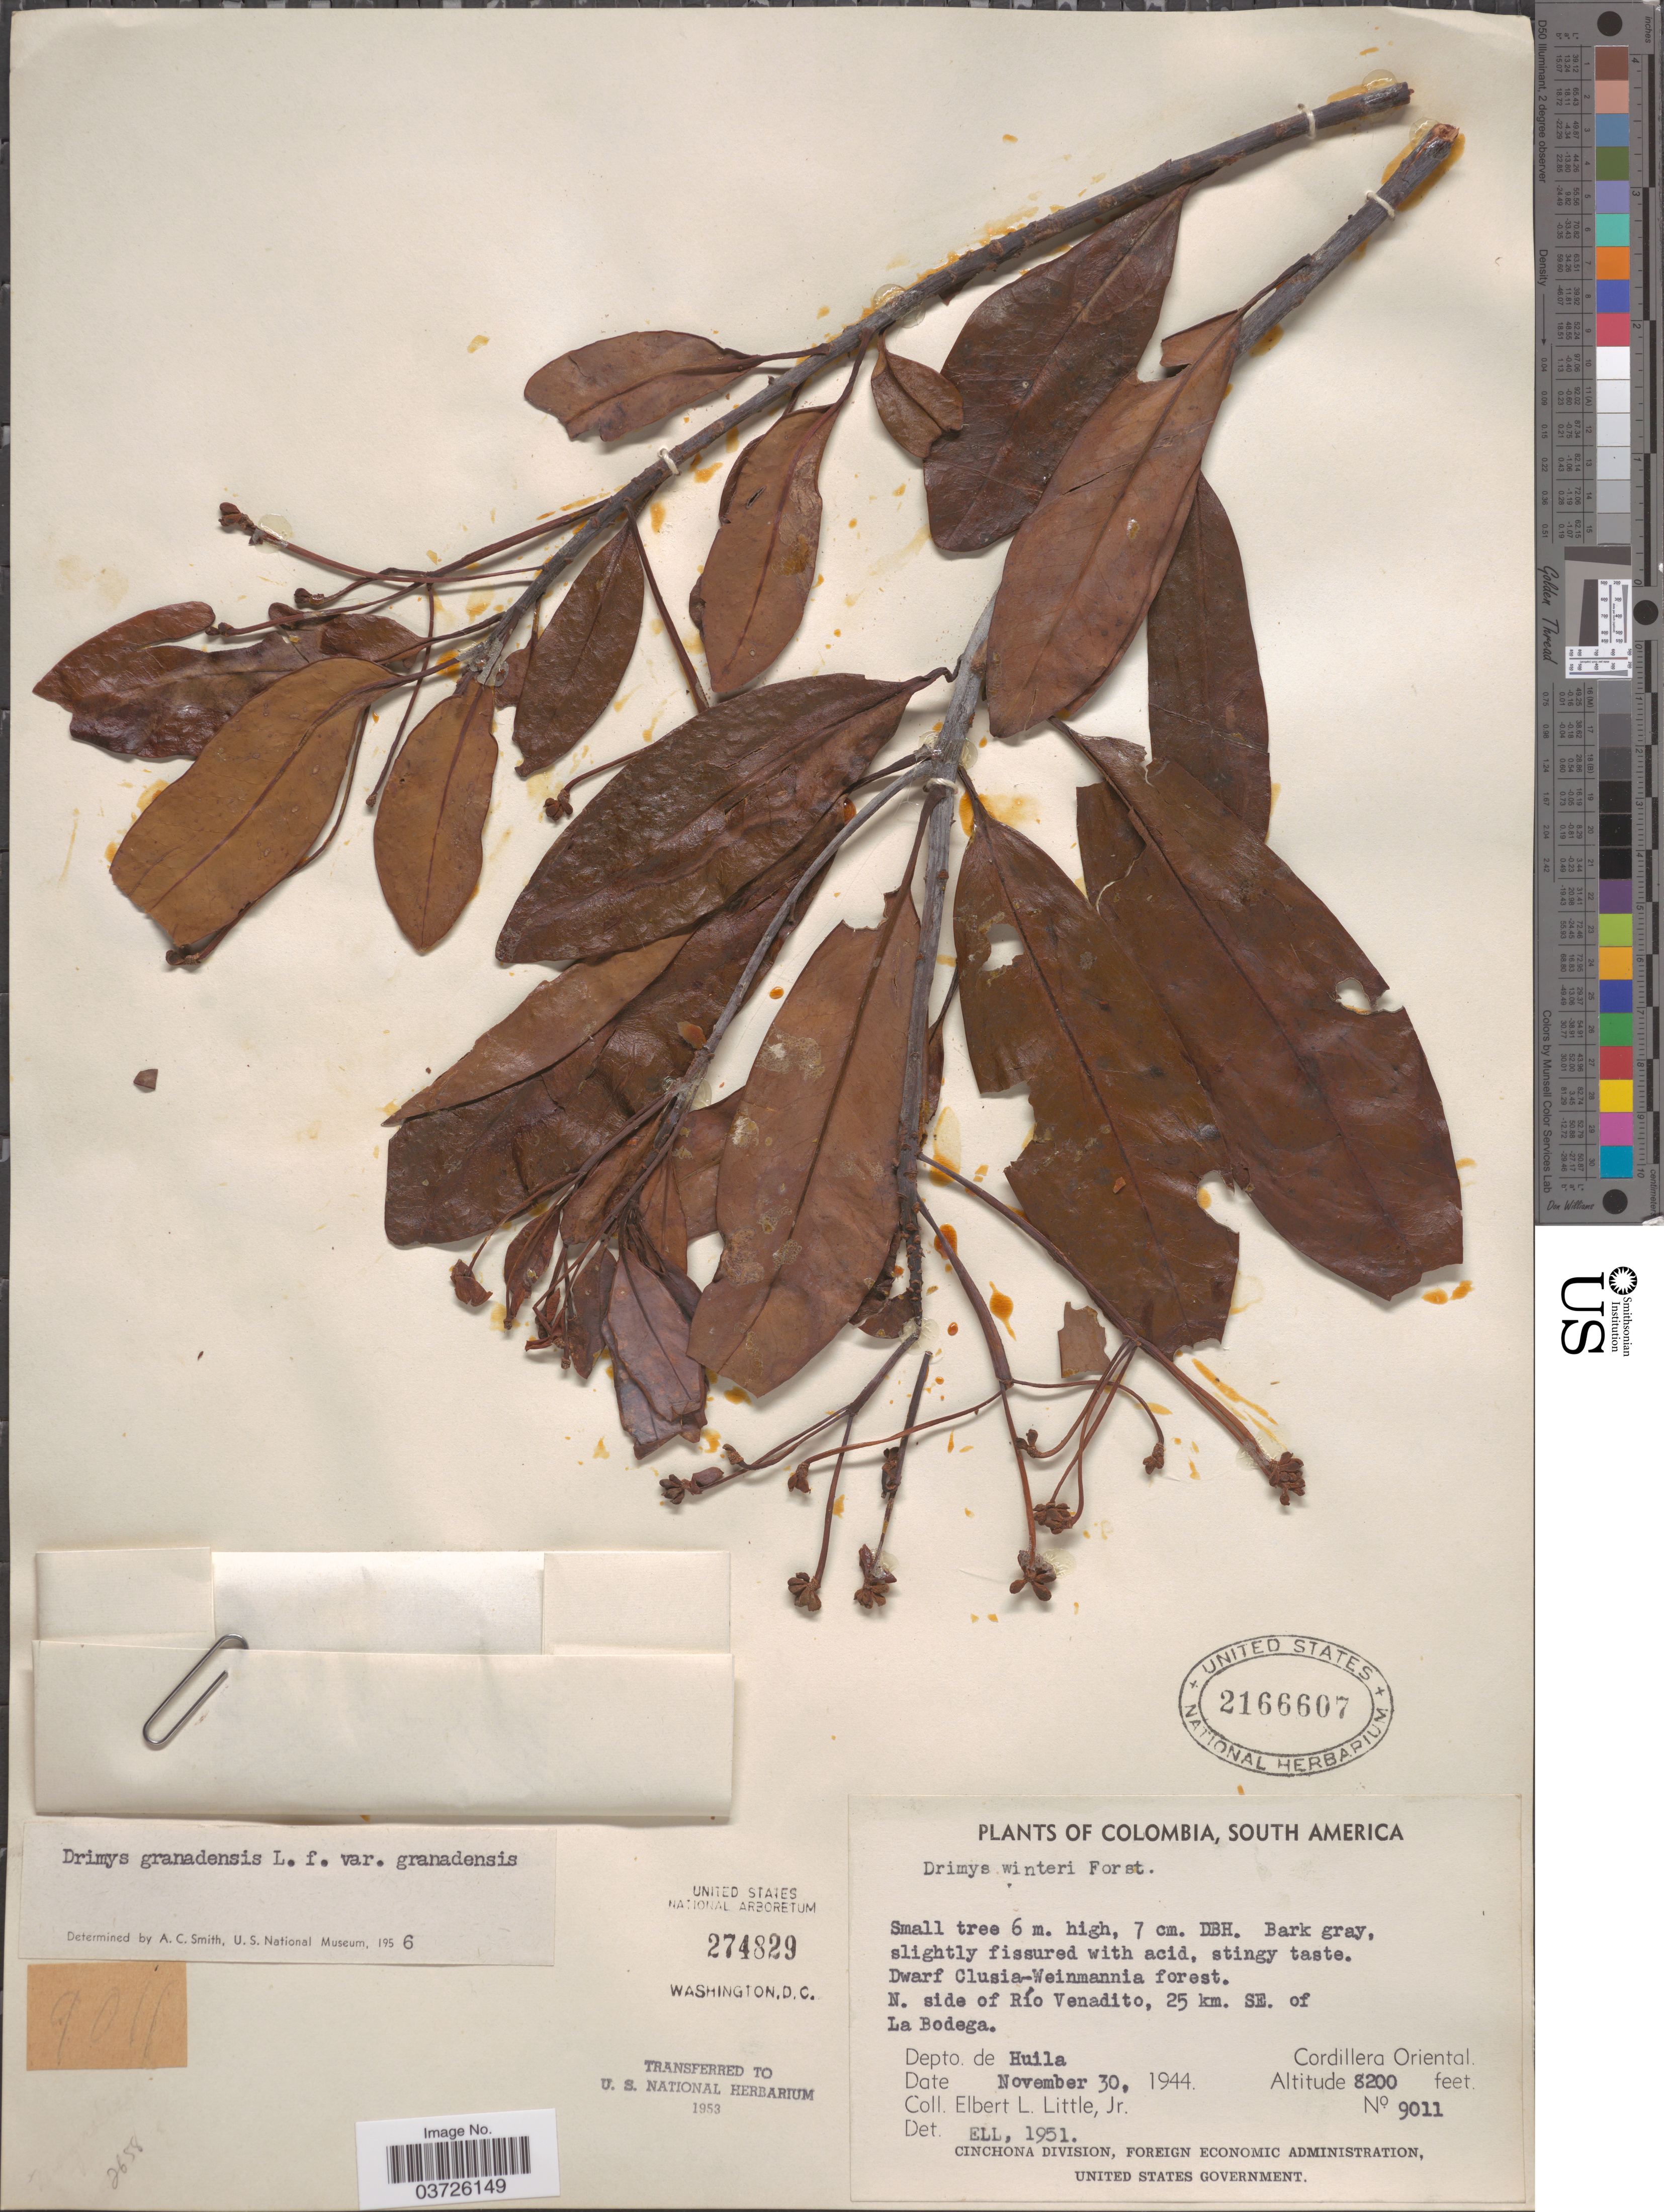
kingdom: Plantae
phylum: Tracheophyta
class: Magnoliopsida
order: Canellales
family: Winteraceae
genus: Drimys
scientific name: Drimys granadensis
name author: L. f.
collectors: E. L. Little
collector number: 9011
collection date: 1944-11-30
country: Colombia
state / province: Huila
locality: N. side of Río Venadito, 25 km. SE. of La Bodega. Depto. de Huila. Cordillera Oriental.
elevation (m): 2499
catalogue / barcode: US 2166607